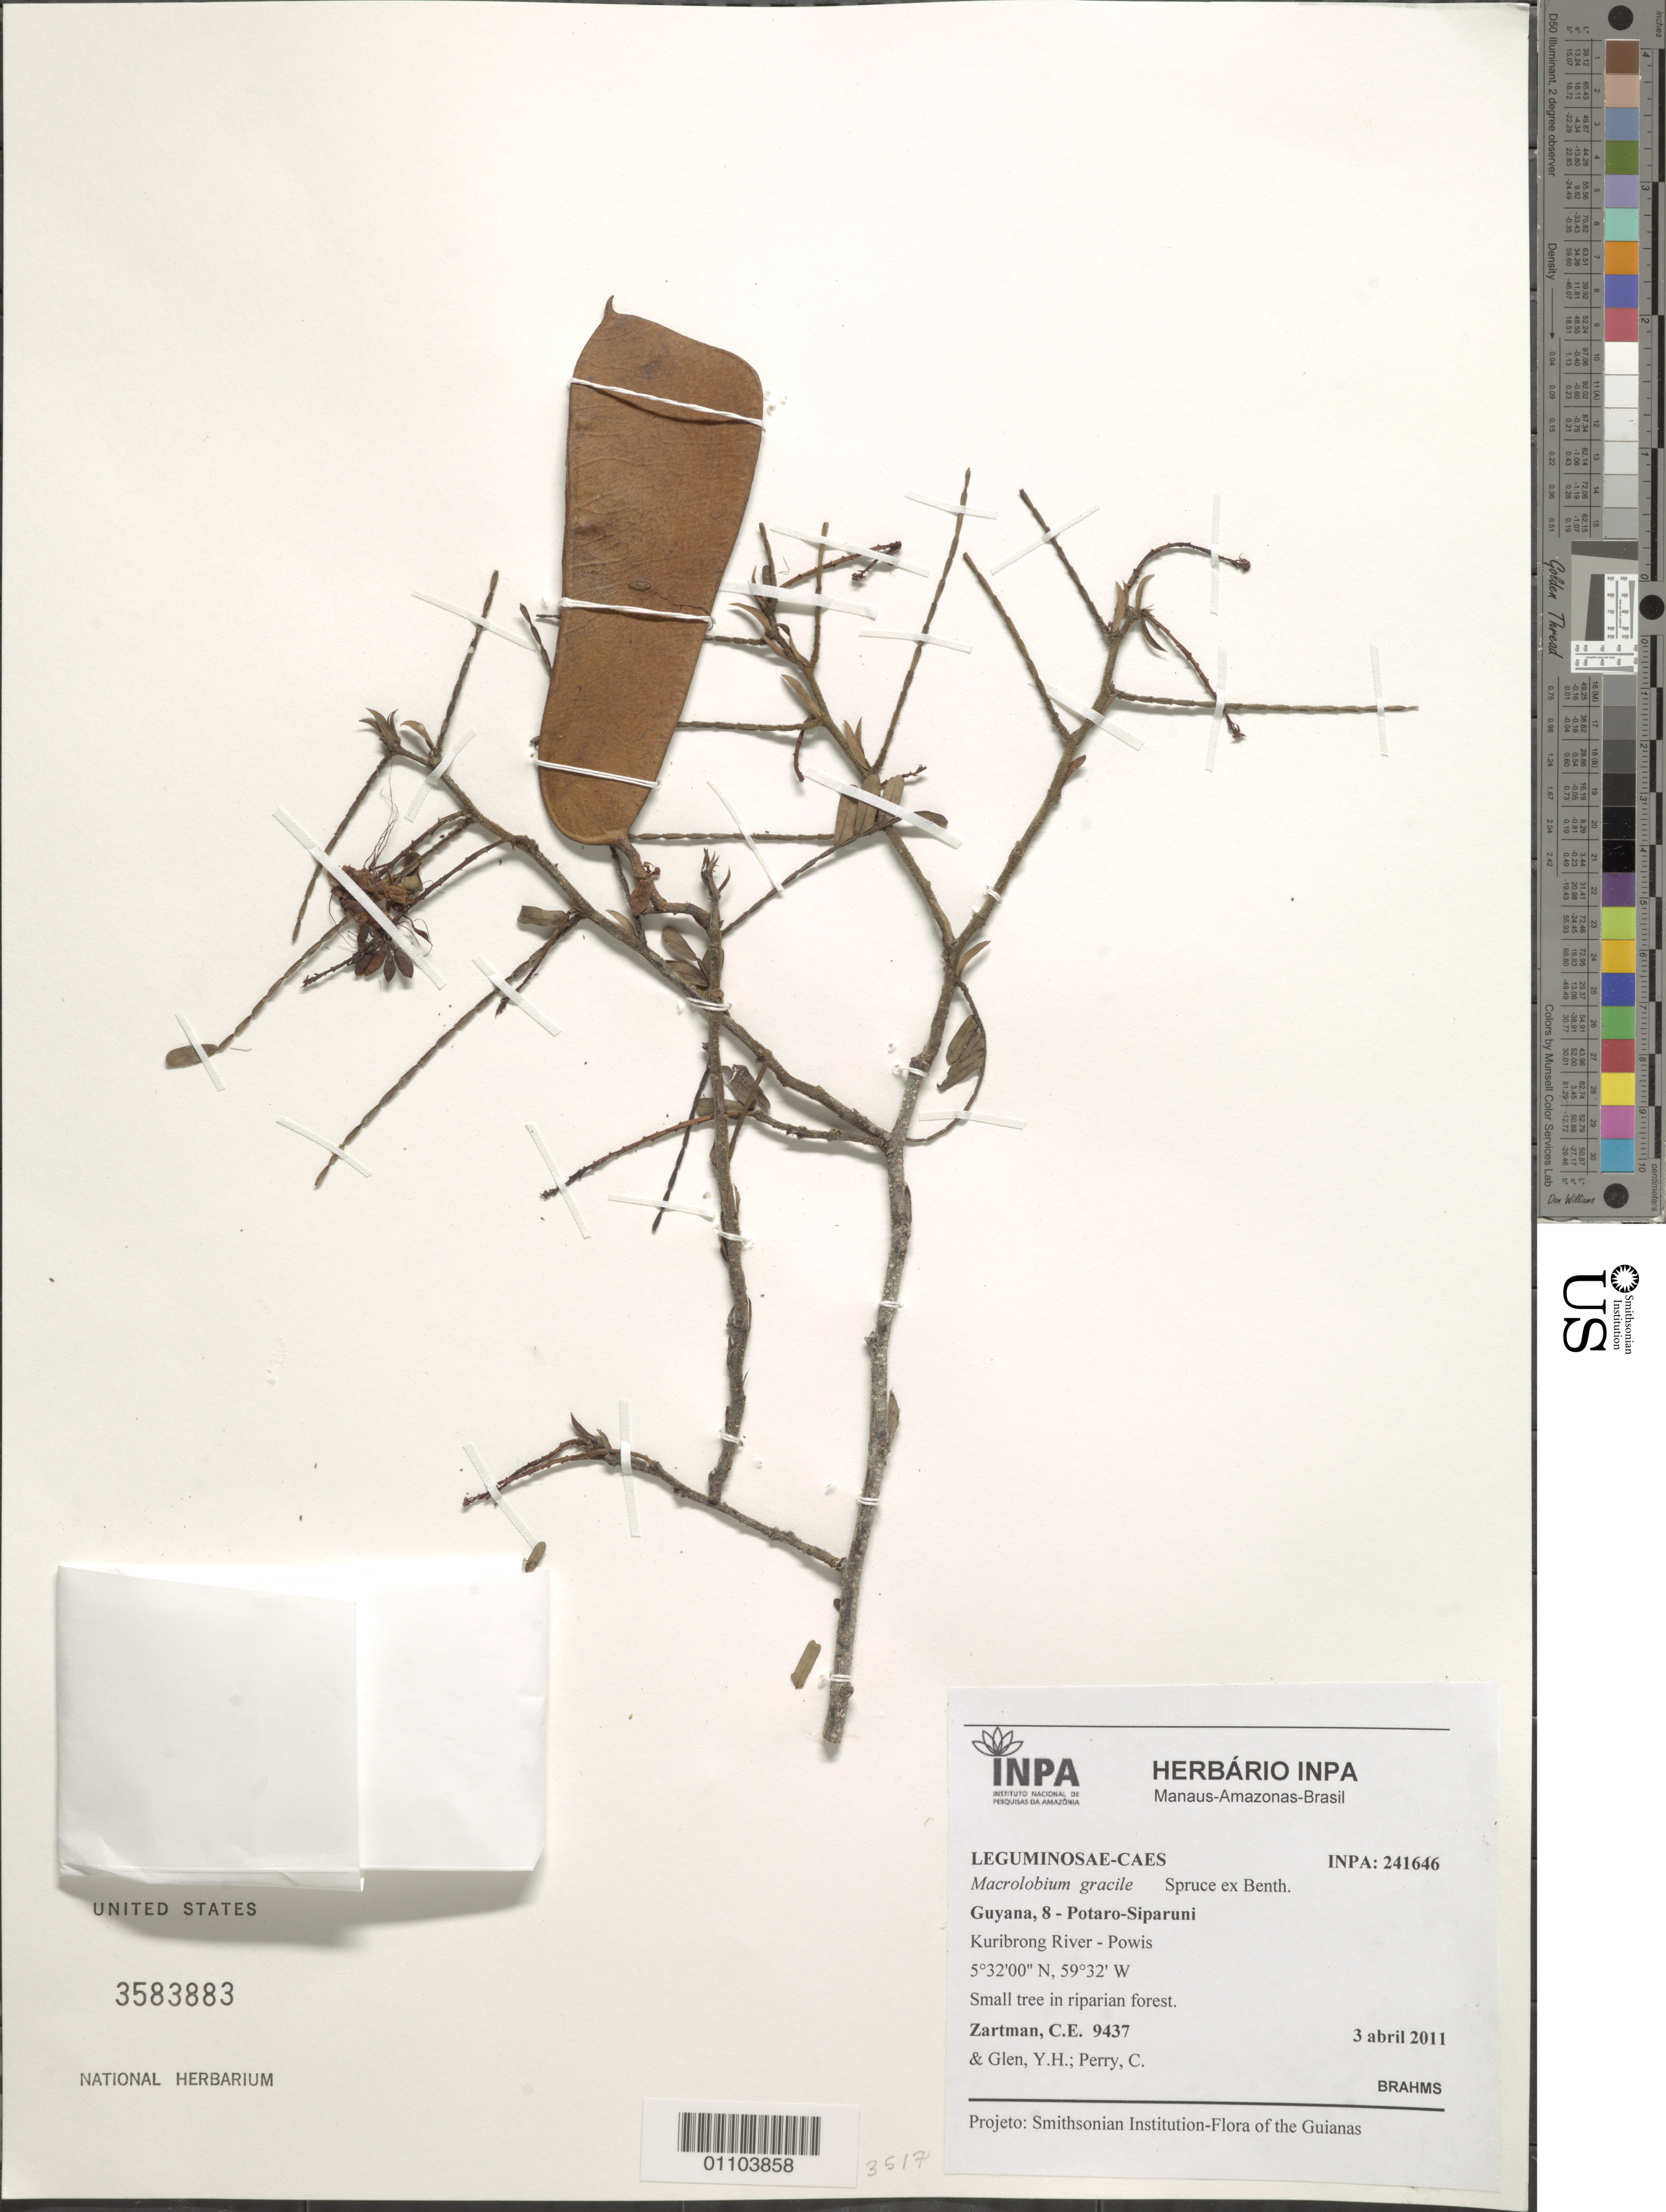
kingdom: Plantae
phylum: Tracheophyta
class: Magnoliopsida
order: Fabales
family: Fabaceae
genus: Macrolobium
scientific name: Macrolobium gracile var. gracile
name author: Spruce ex Benth.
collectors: C. Zartman, M. Pombo, Y. Glen & C. Perry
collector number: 9437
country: Guyana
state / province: Potaro-Siparuni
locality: Koribrong River - Powis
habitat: Riparian forest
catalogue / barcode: US 3583883